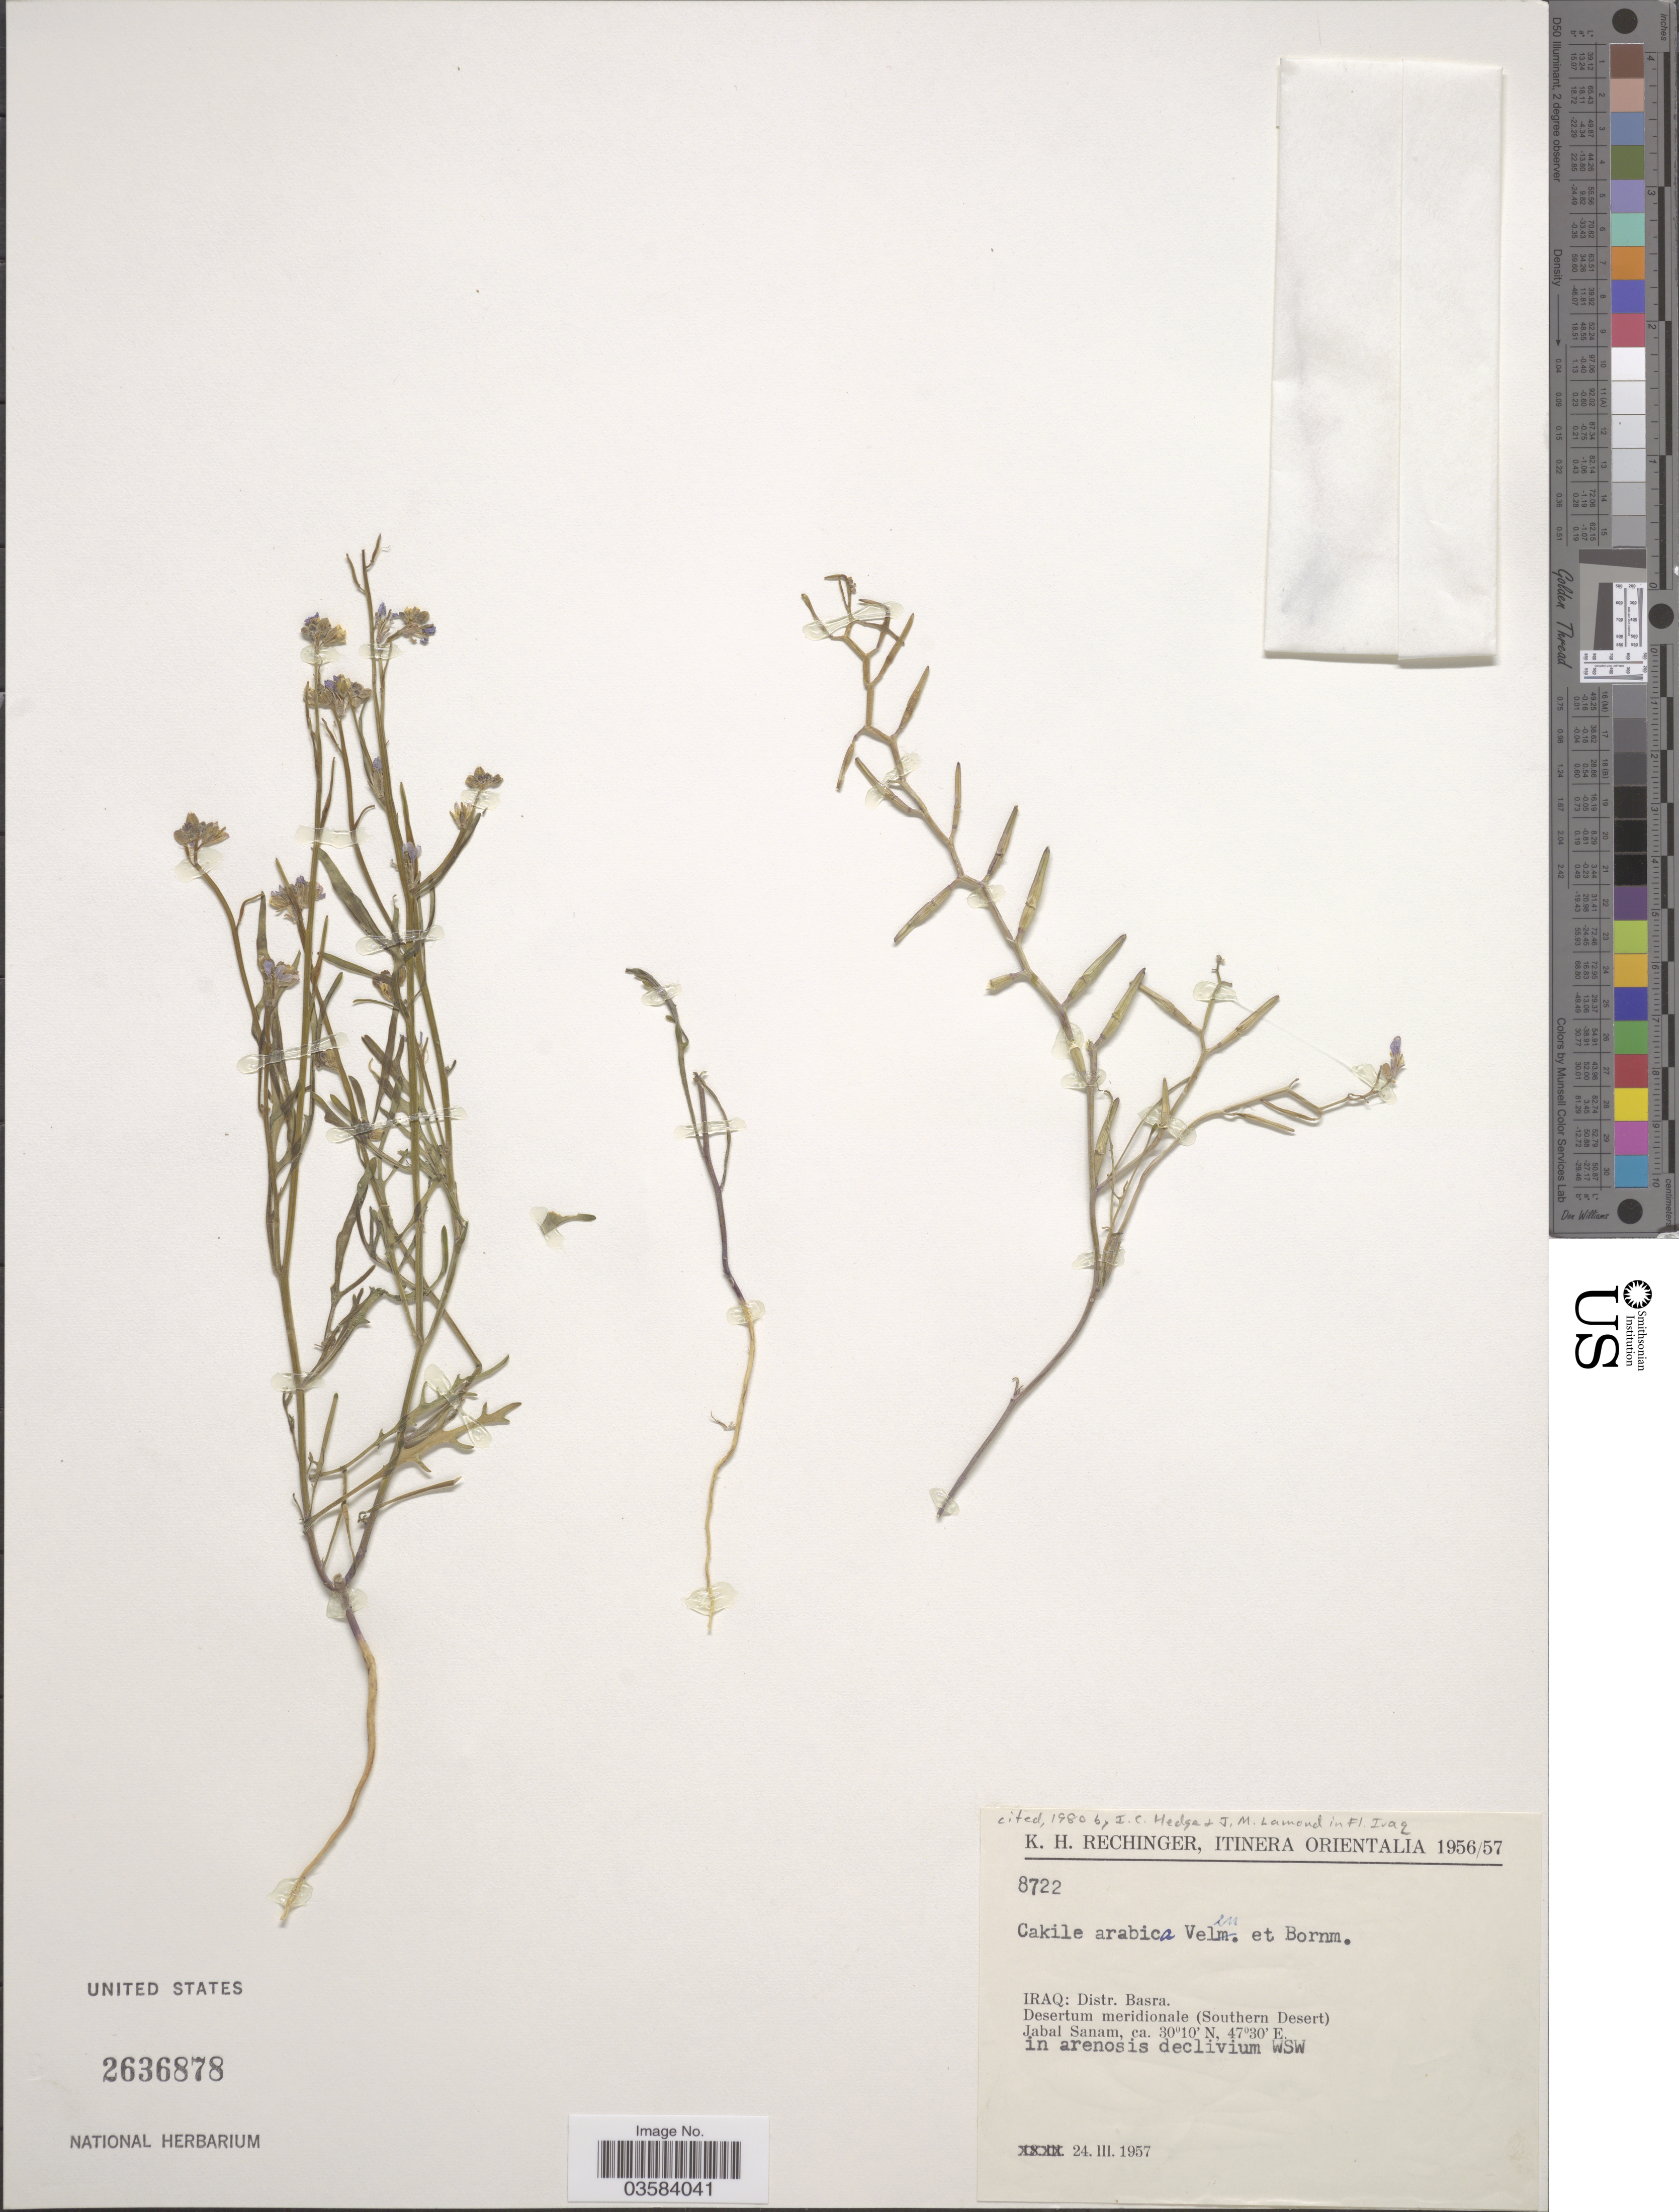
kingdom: Plantae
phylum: Tracheophyta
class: Magnoliopsida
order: Brassicales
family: Brassicaceae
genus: Cakile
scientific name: Cakile arabica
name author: Velen.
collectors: K. H. Rechinger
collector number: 8722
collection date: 1957-03-24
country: Iraq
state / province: Al Basrah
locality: Itinera Orientalia. Distr. Basra. Desertum meridionale (Southern Desert). Jabal Sanam.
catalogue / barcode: US 2636878